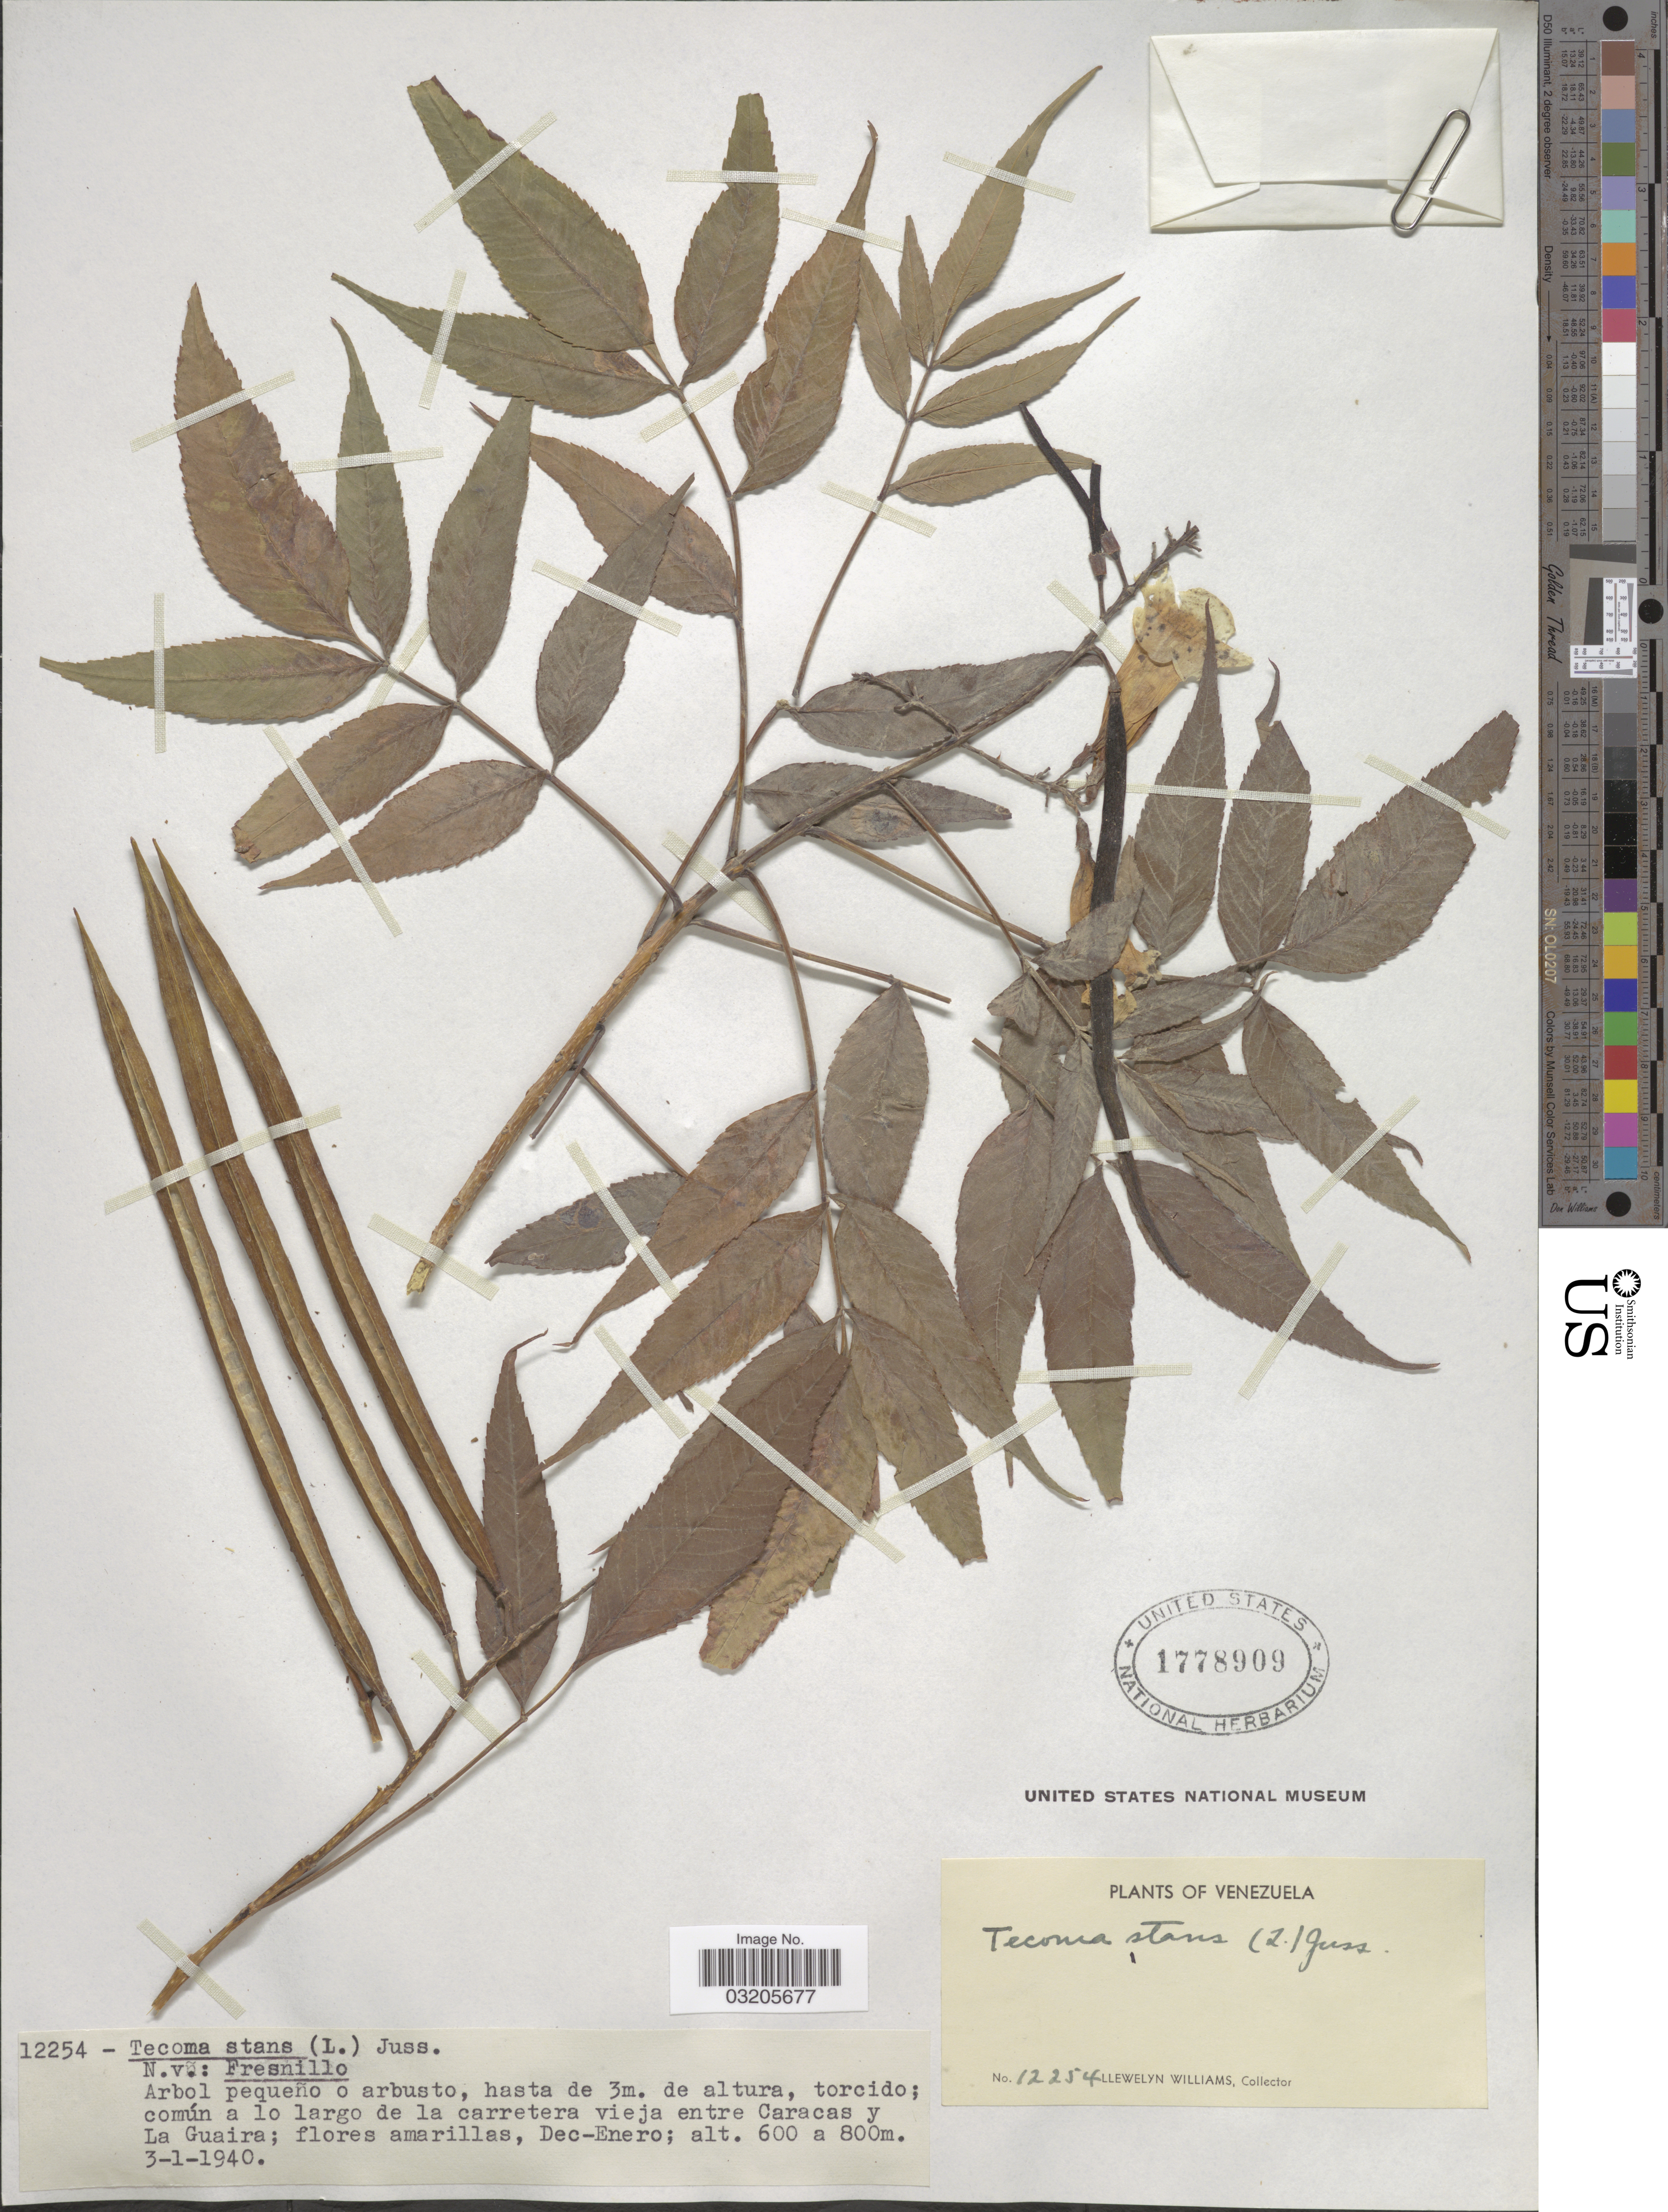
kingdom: Plantae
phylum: Tracheophyta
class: Magnoliopsida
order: Lamiales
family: Bignoniaceae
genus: Tecoma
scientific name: Tecoma stans var. stans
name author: (L.) Juss. ex Kunth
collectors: Ll. Williams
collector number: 12254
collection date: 1940-01-03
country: Venezuela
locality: Común a lo largo de la carretera vieja entre Caracas y La Guaira.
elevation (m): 600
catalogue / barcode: US 1778909